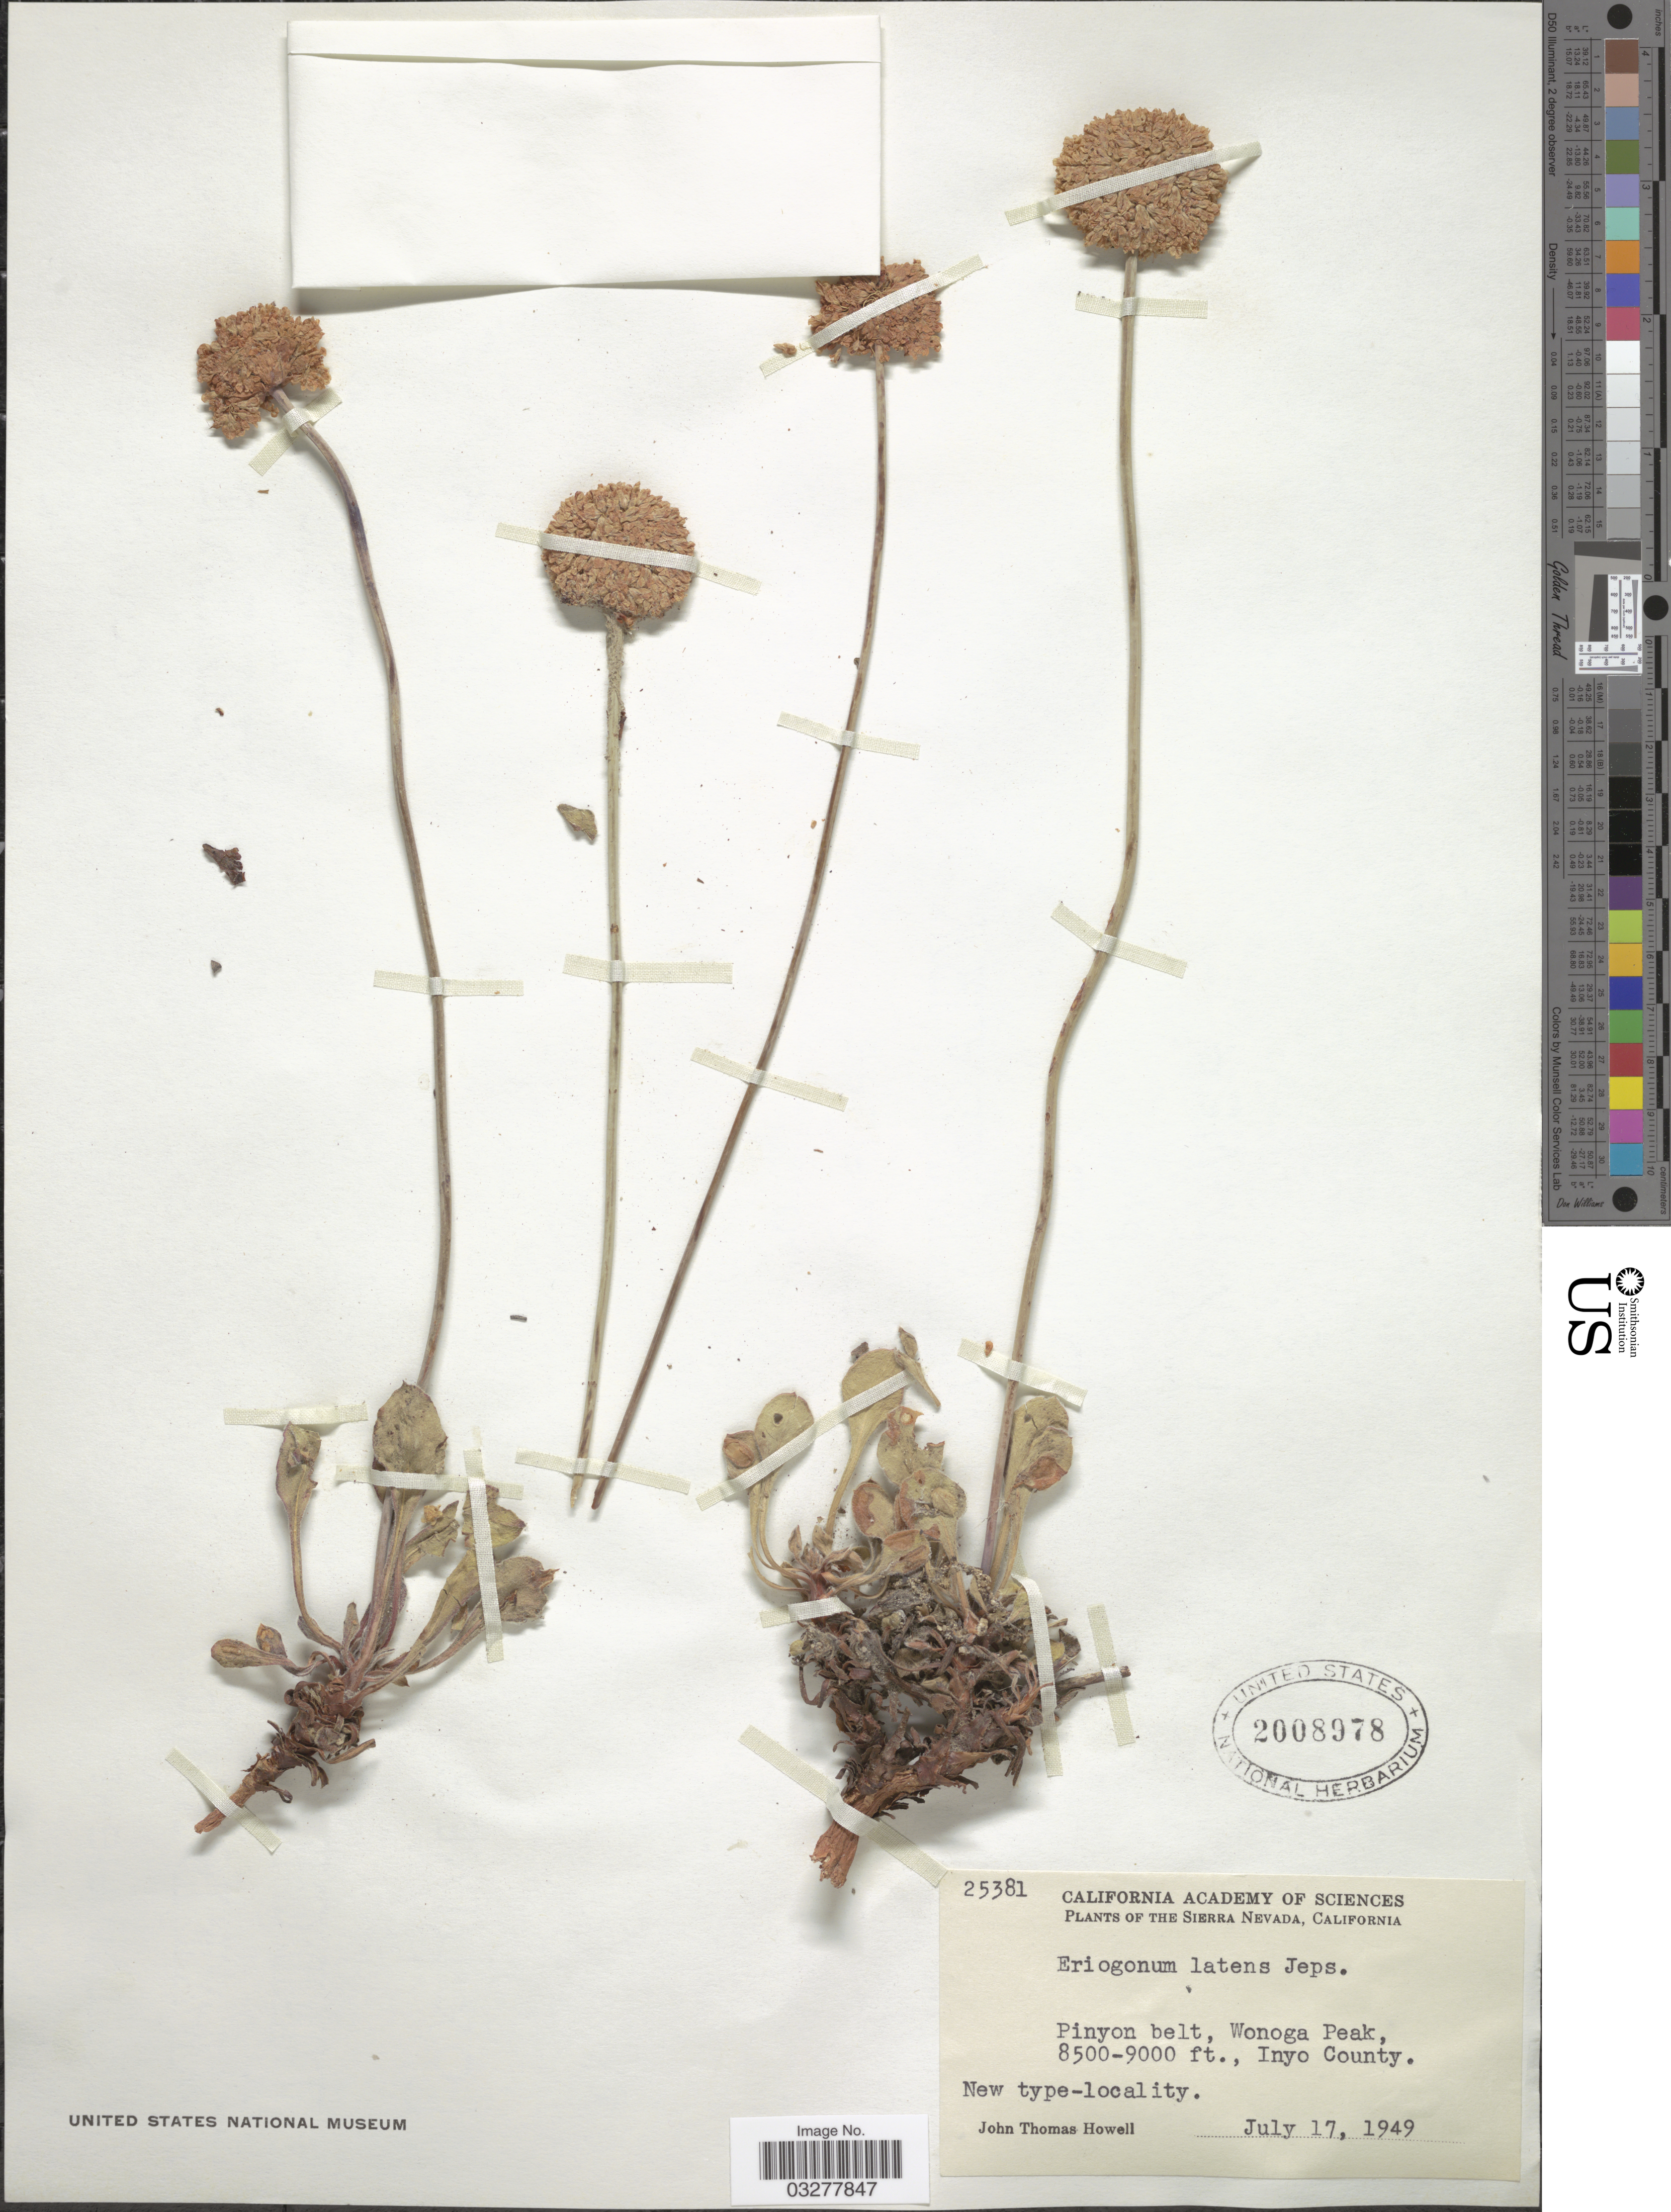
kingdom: Plantae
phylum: Tracheophyta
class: Magnoliopsida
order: Caryophyllales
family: Polygonaceae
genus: Eriogonum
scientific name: Eriogonum latens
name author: Jeps.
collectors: J. T. Howell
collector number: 25381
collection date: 1949-07-17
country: United States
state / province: California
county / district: Inyo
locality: The Sierra Nevada. Pinyon beltm Wonoga Peak, Inyo County.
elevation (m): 2591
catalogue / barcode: US 2008978